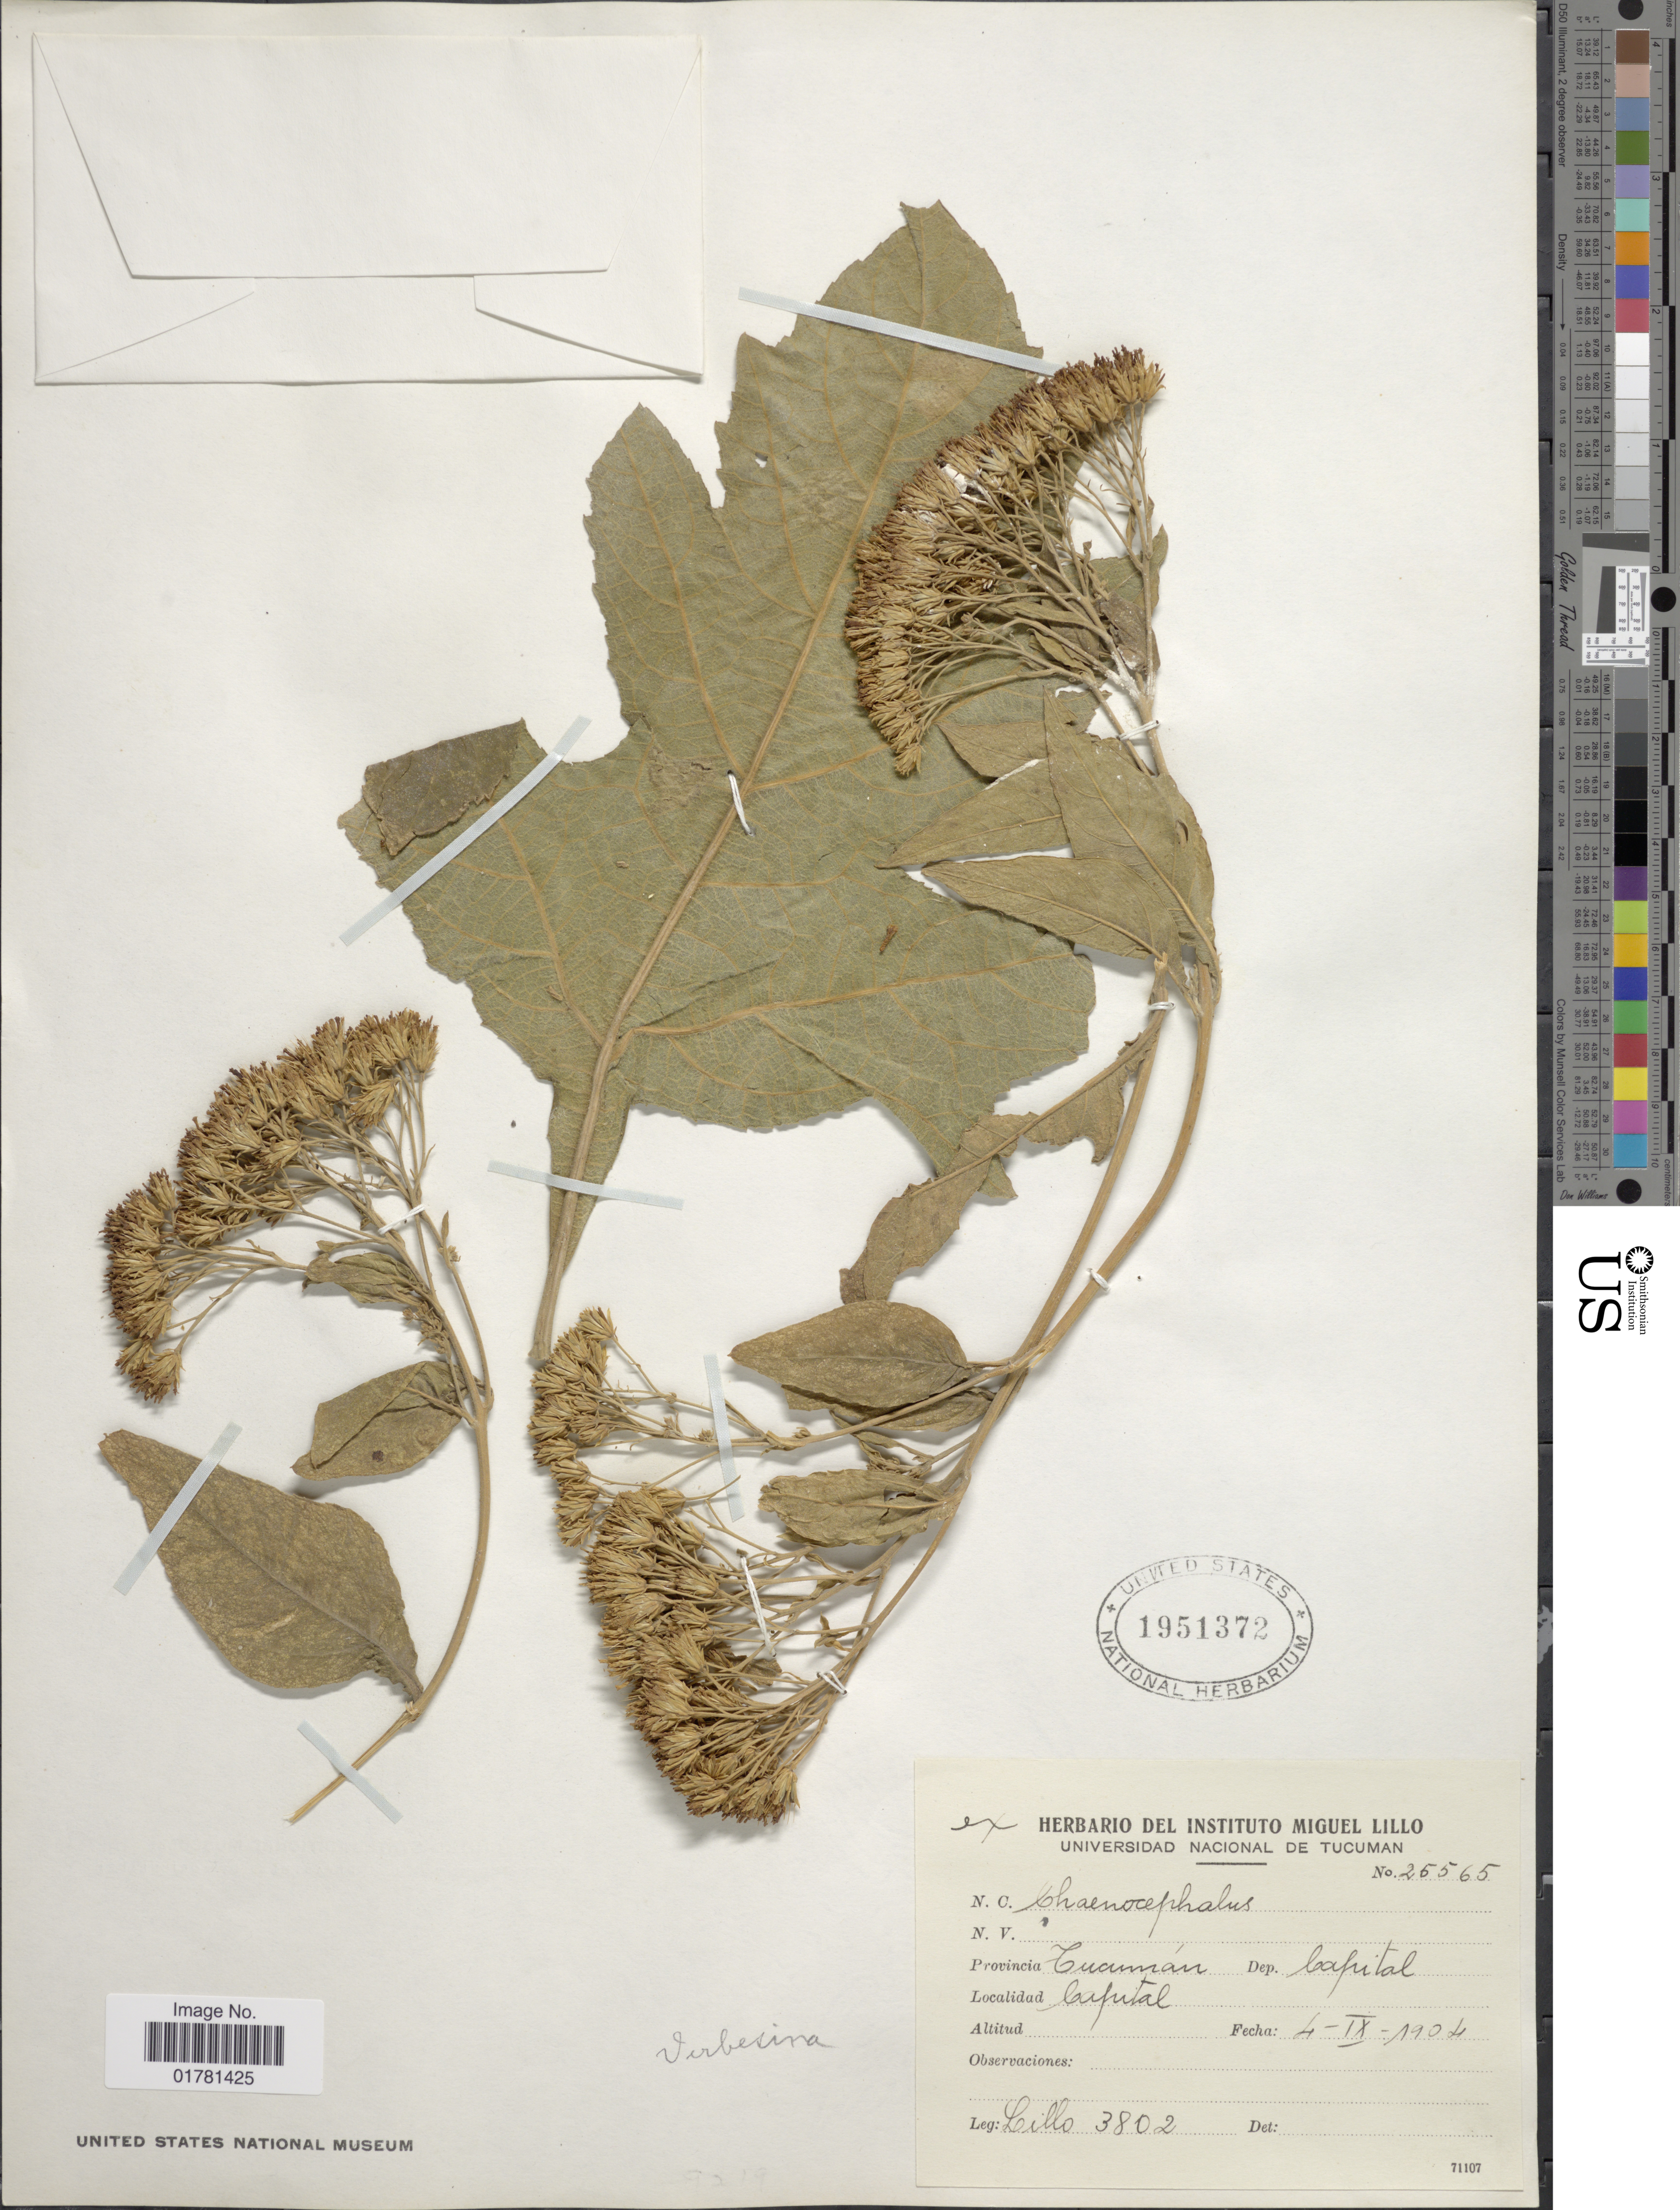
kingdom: Plantae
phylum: Tracheophyta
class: Magnoliopsida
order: Asterales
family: Asteraceae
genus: Verbesina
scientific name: Verbesina suncho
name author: (Griseb.) S.F. Blake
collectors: -. Lillo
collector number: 3802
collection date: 1904-09-04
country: Argentina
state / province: Tucuman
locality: Dep Capital, Capital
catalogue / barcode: US 1951372